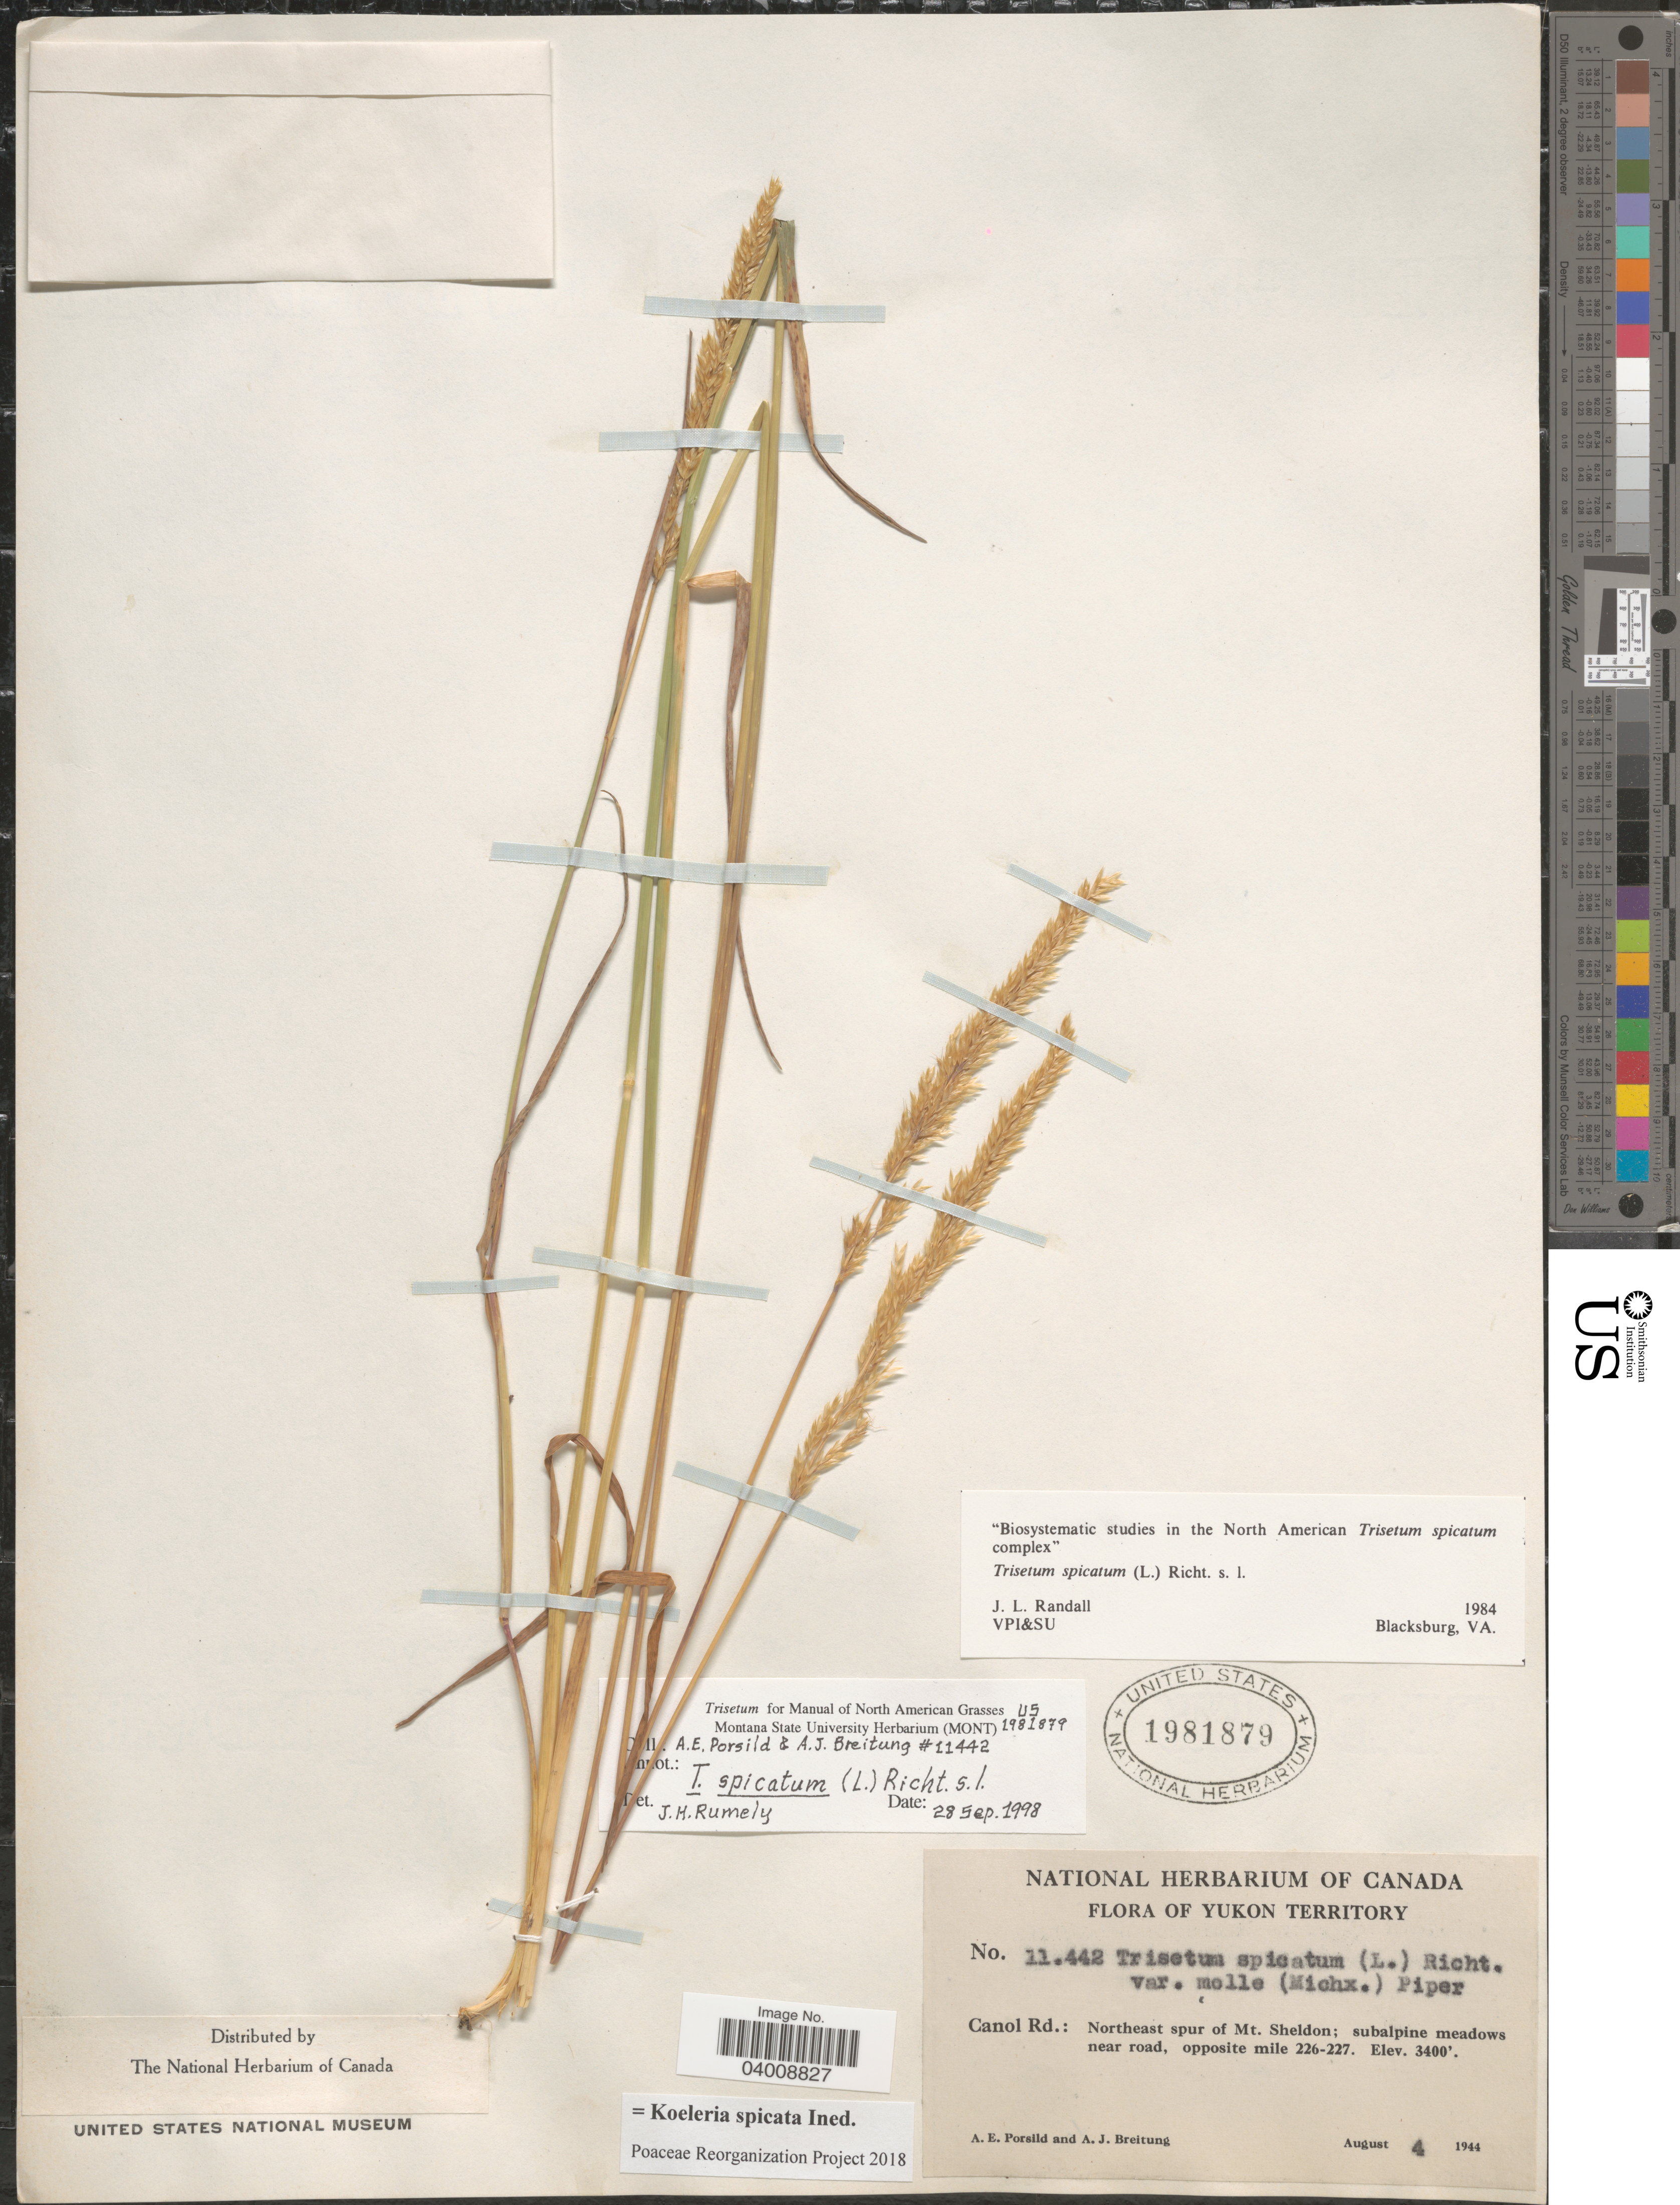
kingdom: Plantae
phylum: Tracheophyta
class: Liliopsida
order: Poales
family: Poaceae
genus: Koeleria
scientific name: Koeleria spicata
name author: (L.) Barberá et al.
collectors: A. E. Porsild & A. Breitung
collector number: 11442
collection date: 1944-08-04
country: Canada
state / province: Yukon Territory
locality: Canol Rd.: Northeast spur of Mt. Sheldon; subalpine meadows near road, opposite mile 226-227.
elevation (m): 1036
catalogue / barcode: US 1981879